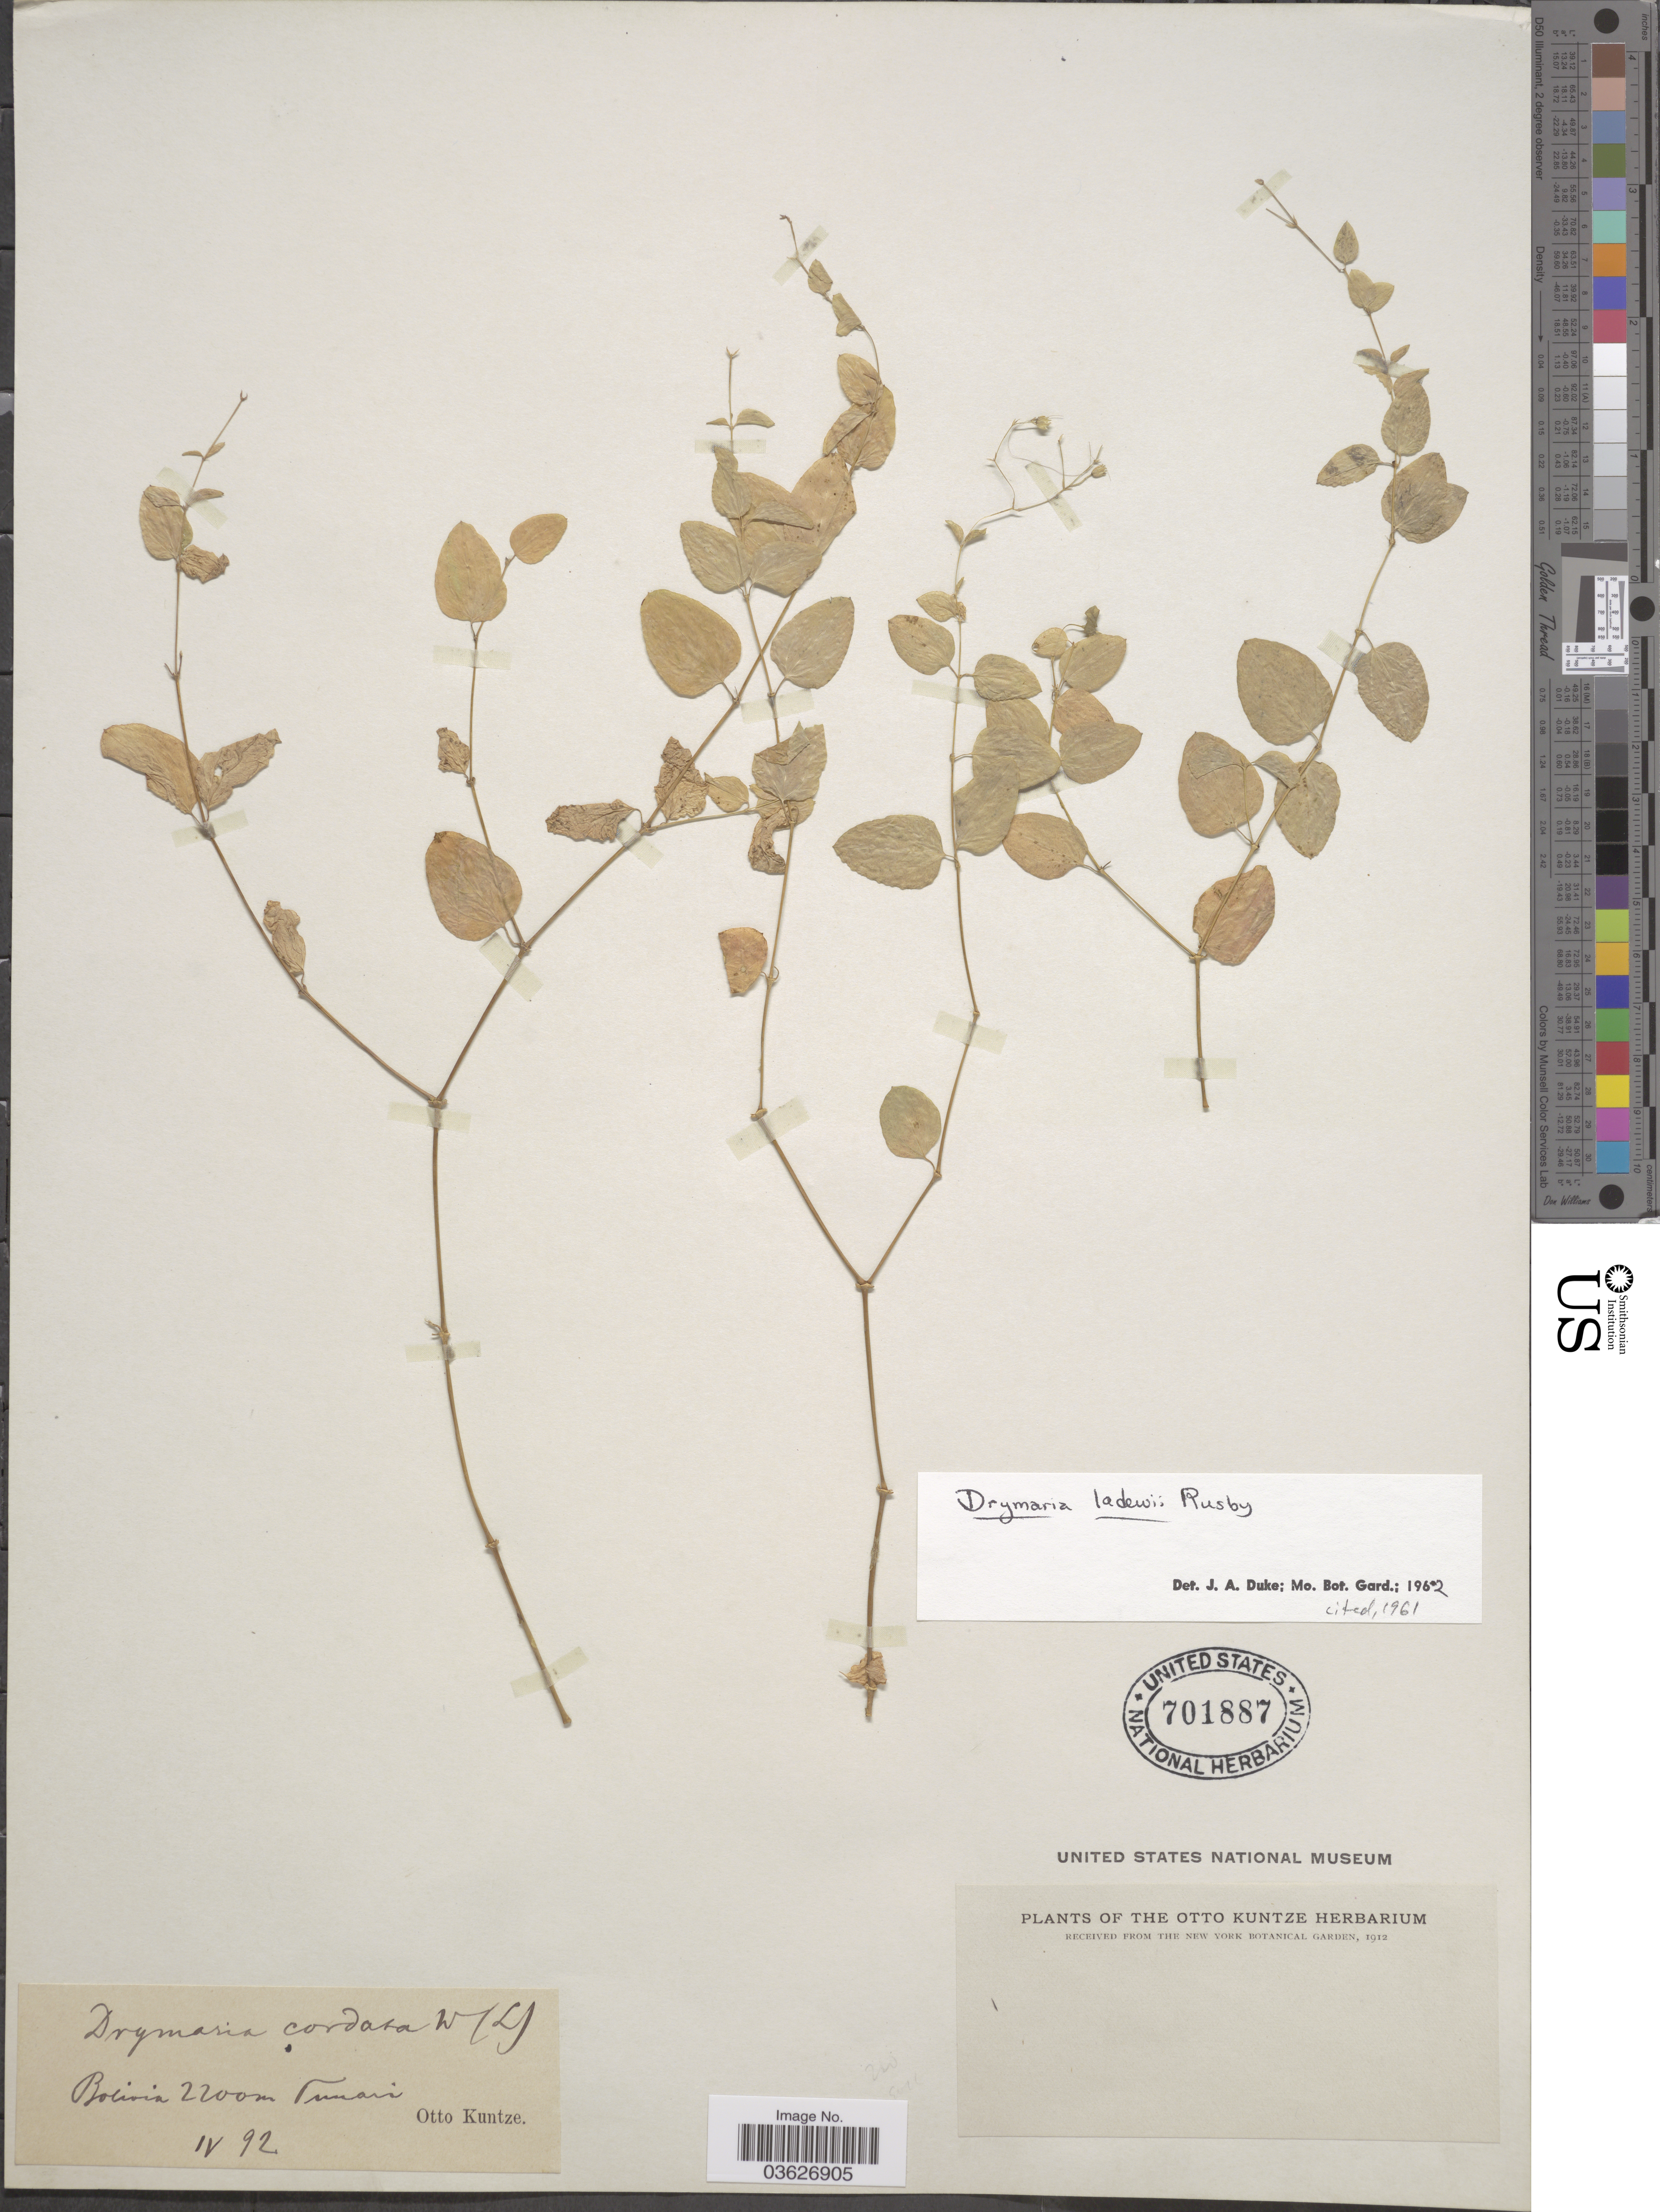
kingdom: Plantae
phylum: Tracheophyta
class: Magnoliopsida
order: Caryophyllales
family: Caryophyllaceae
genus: Drymaria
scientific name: Drymaria ladewii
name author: Rusby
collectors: C.E.O. Kuntze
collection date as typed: Transcribed d/m/y: /4/92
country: Bolivia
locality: Tunari.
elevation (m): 2200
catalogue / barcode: US 701887